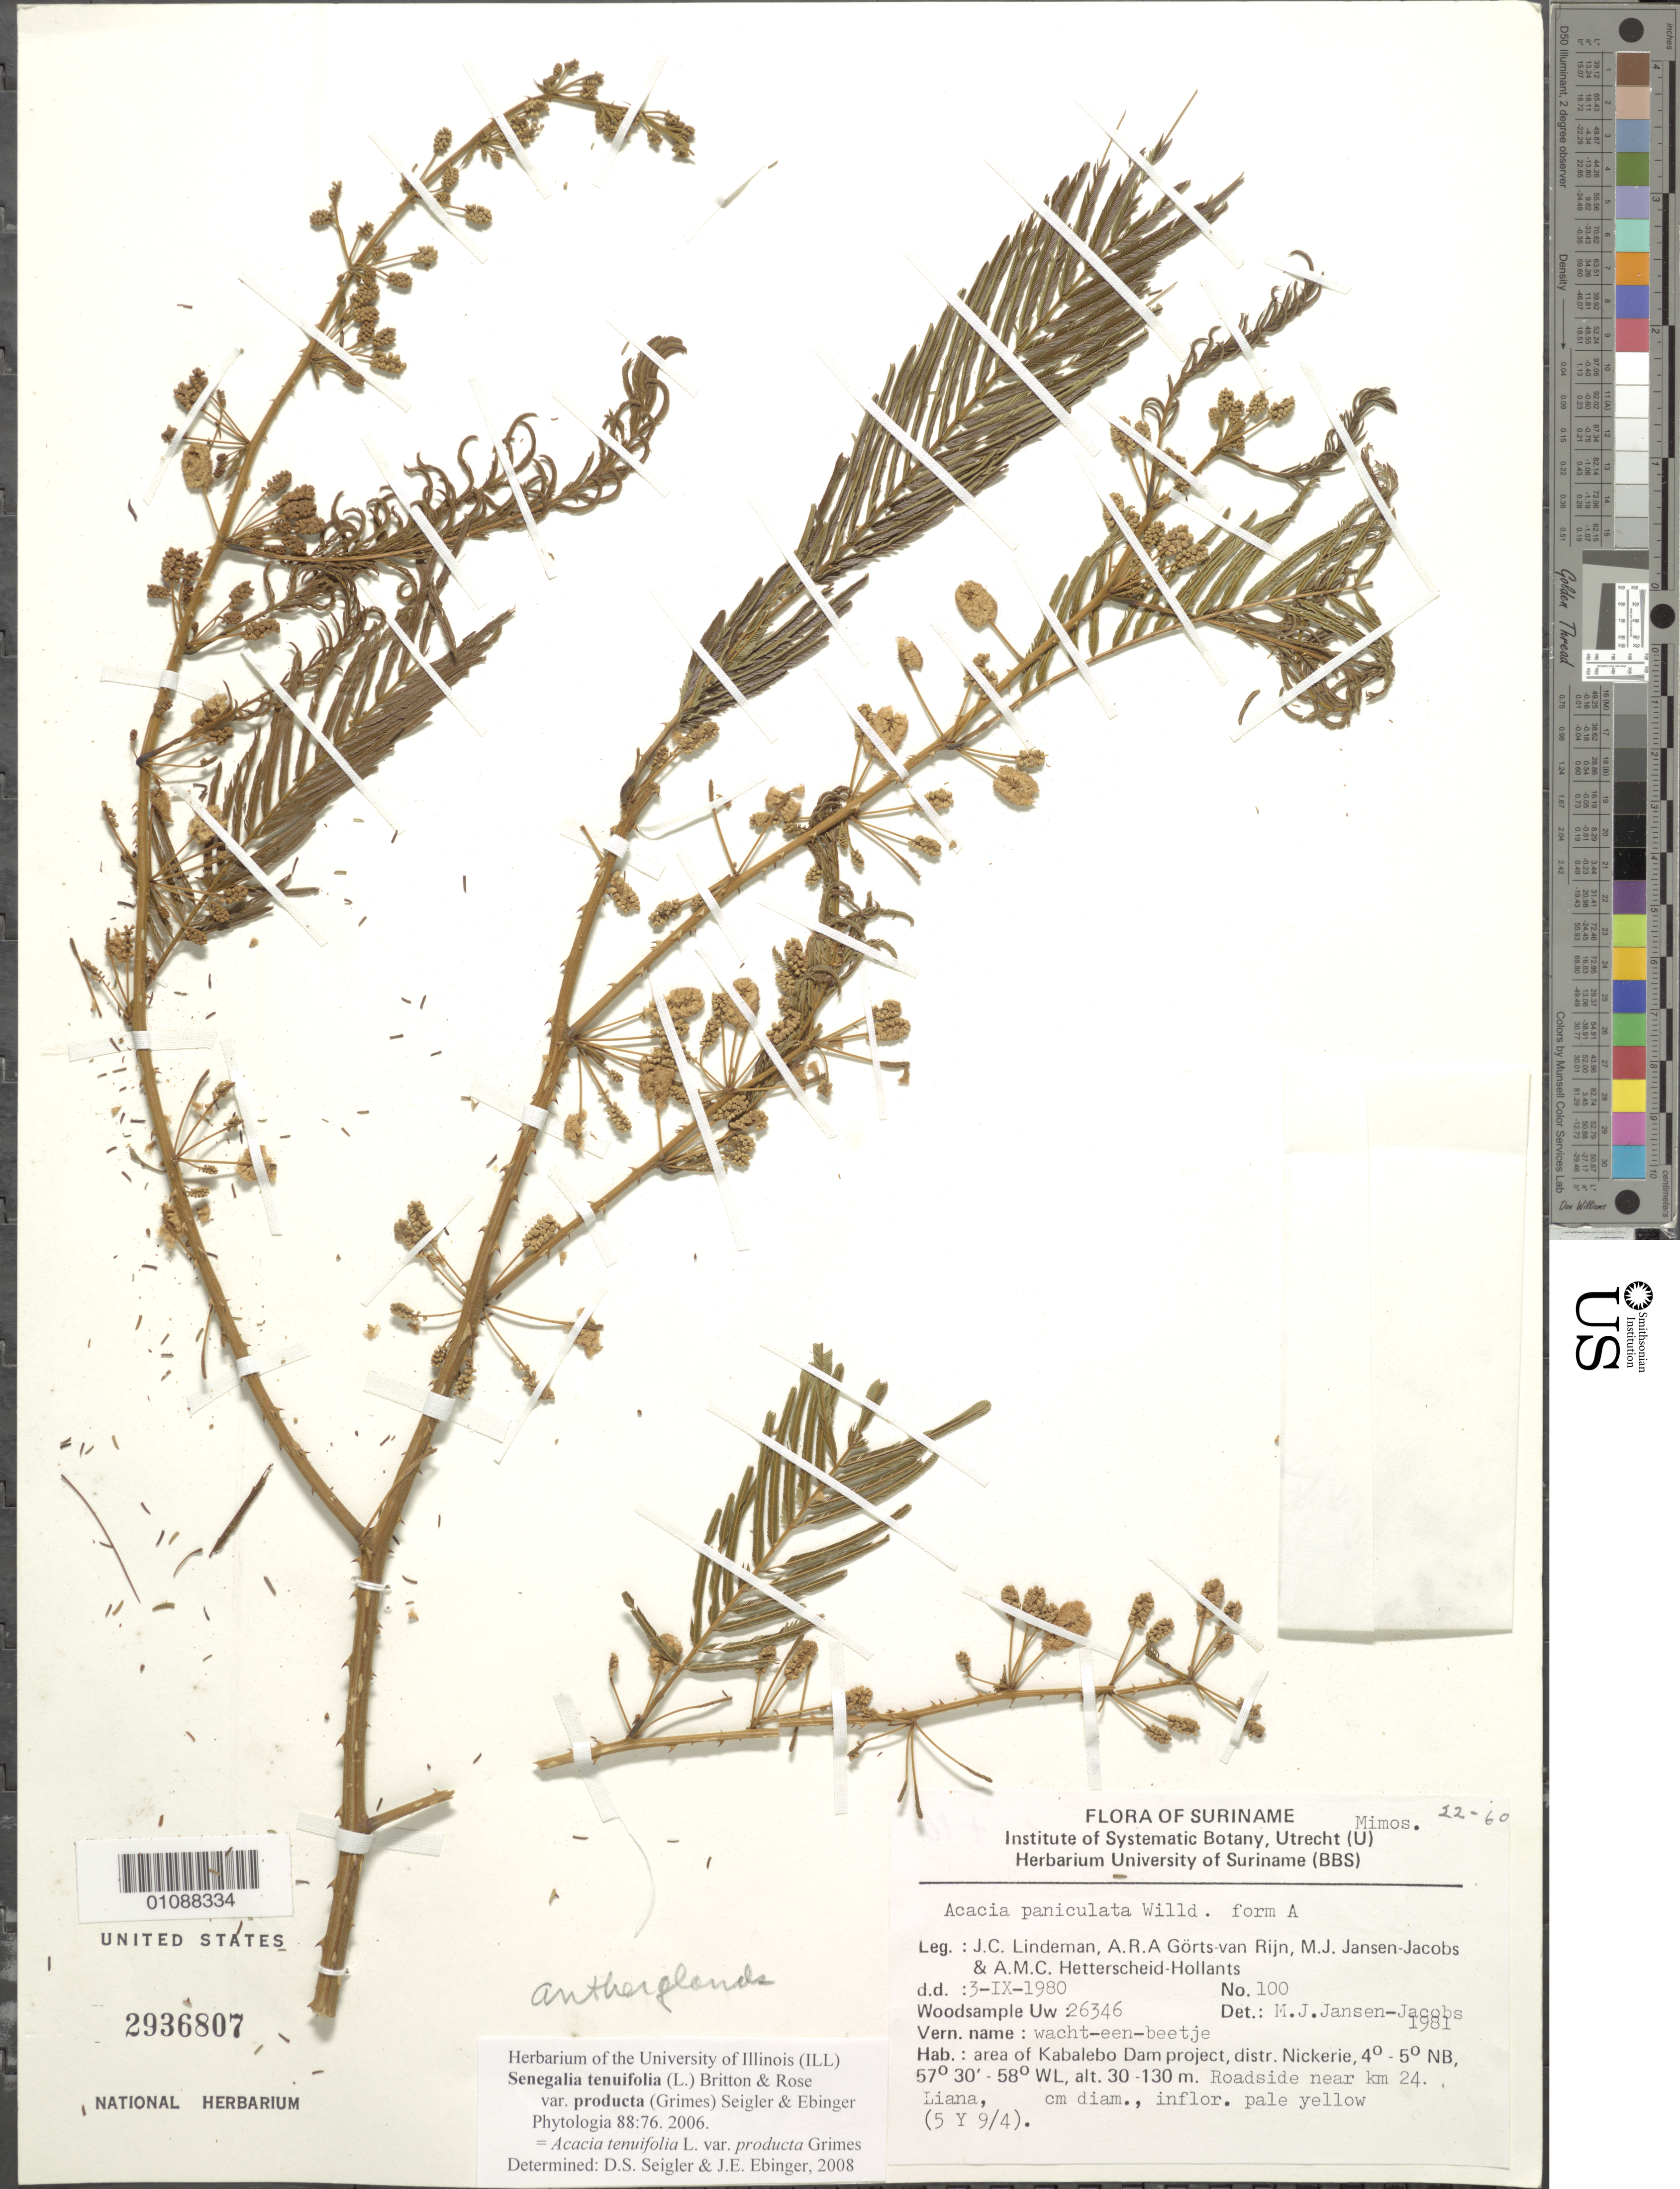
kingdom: Plantae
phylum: Tracheophyta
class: Magnoliopsida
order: Fabales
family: Fabaceae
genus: Senegalia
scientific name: Senegalia tenuifolia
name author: (L.) Britton & Rose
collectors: J. C. Lindeman, A. .R. A. Görts-van Rijn, M. J. Jansen-Jacobs & A. Hetterscheid-Hollants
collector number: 100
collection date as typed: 3-Sep-80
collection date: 1980-09-03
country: Suriname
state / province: Marowijne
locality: Kabalebo Dam project, distr Nickerie, near km 24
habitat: Roadside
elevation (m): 30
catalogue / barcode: US 2936807